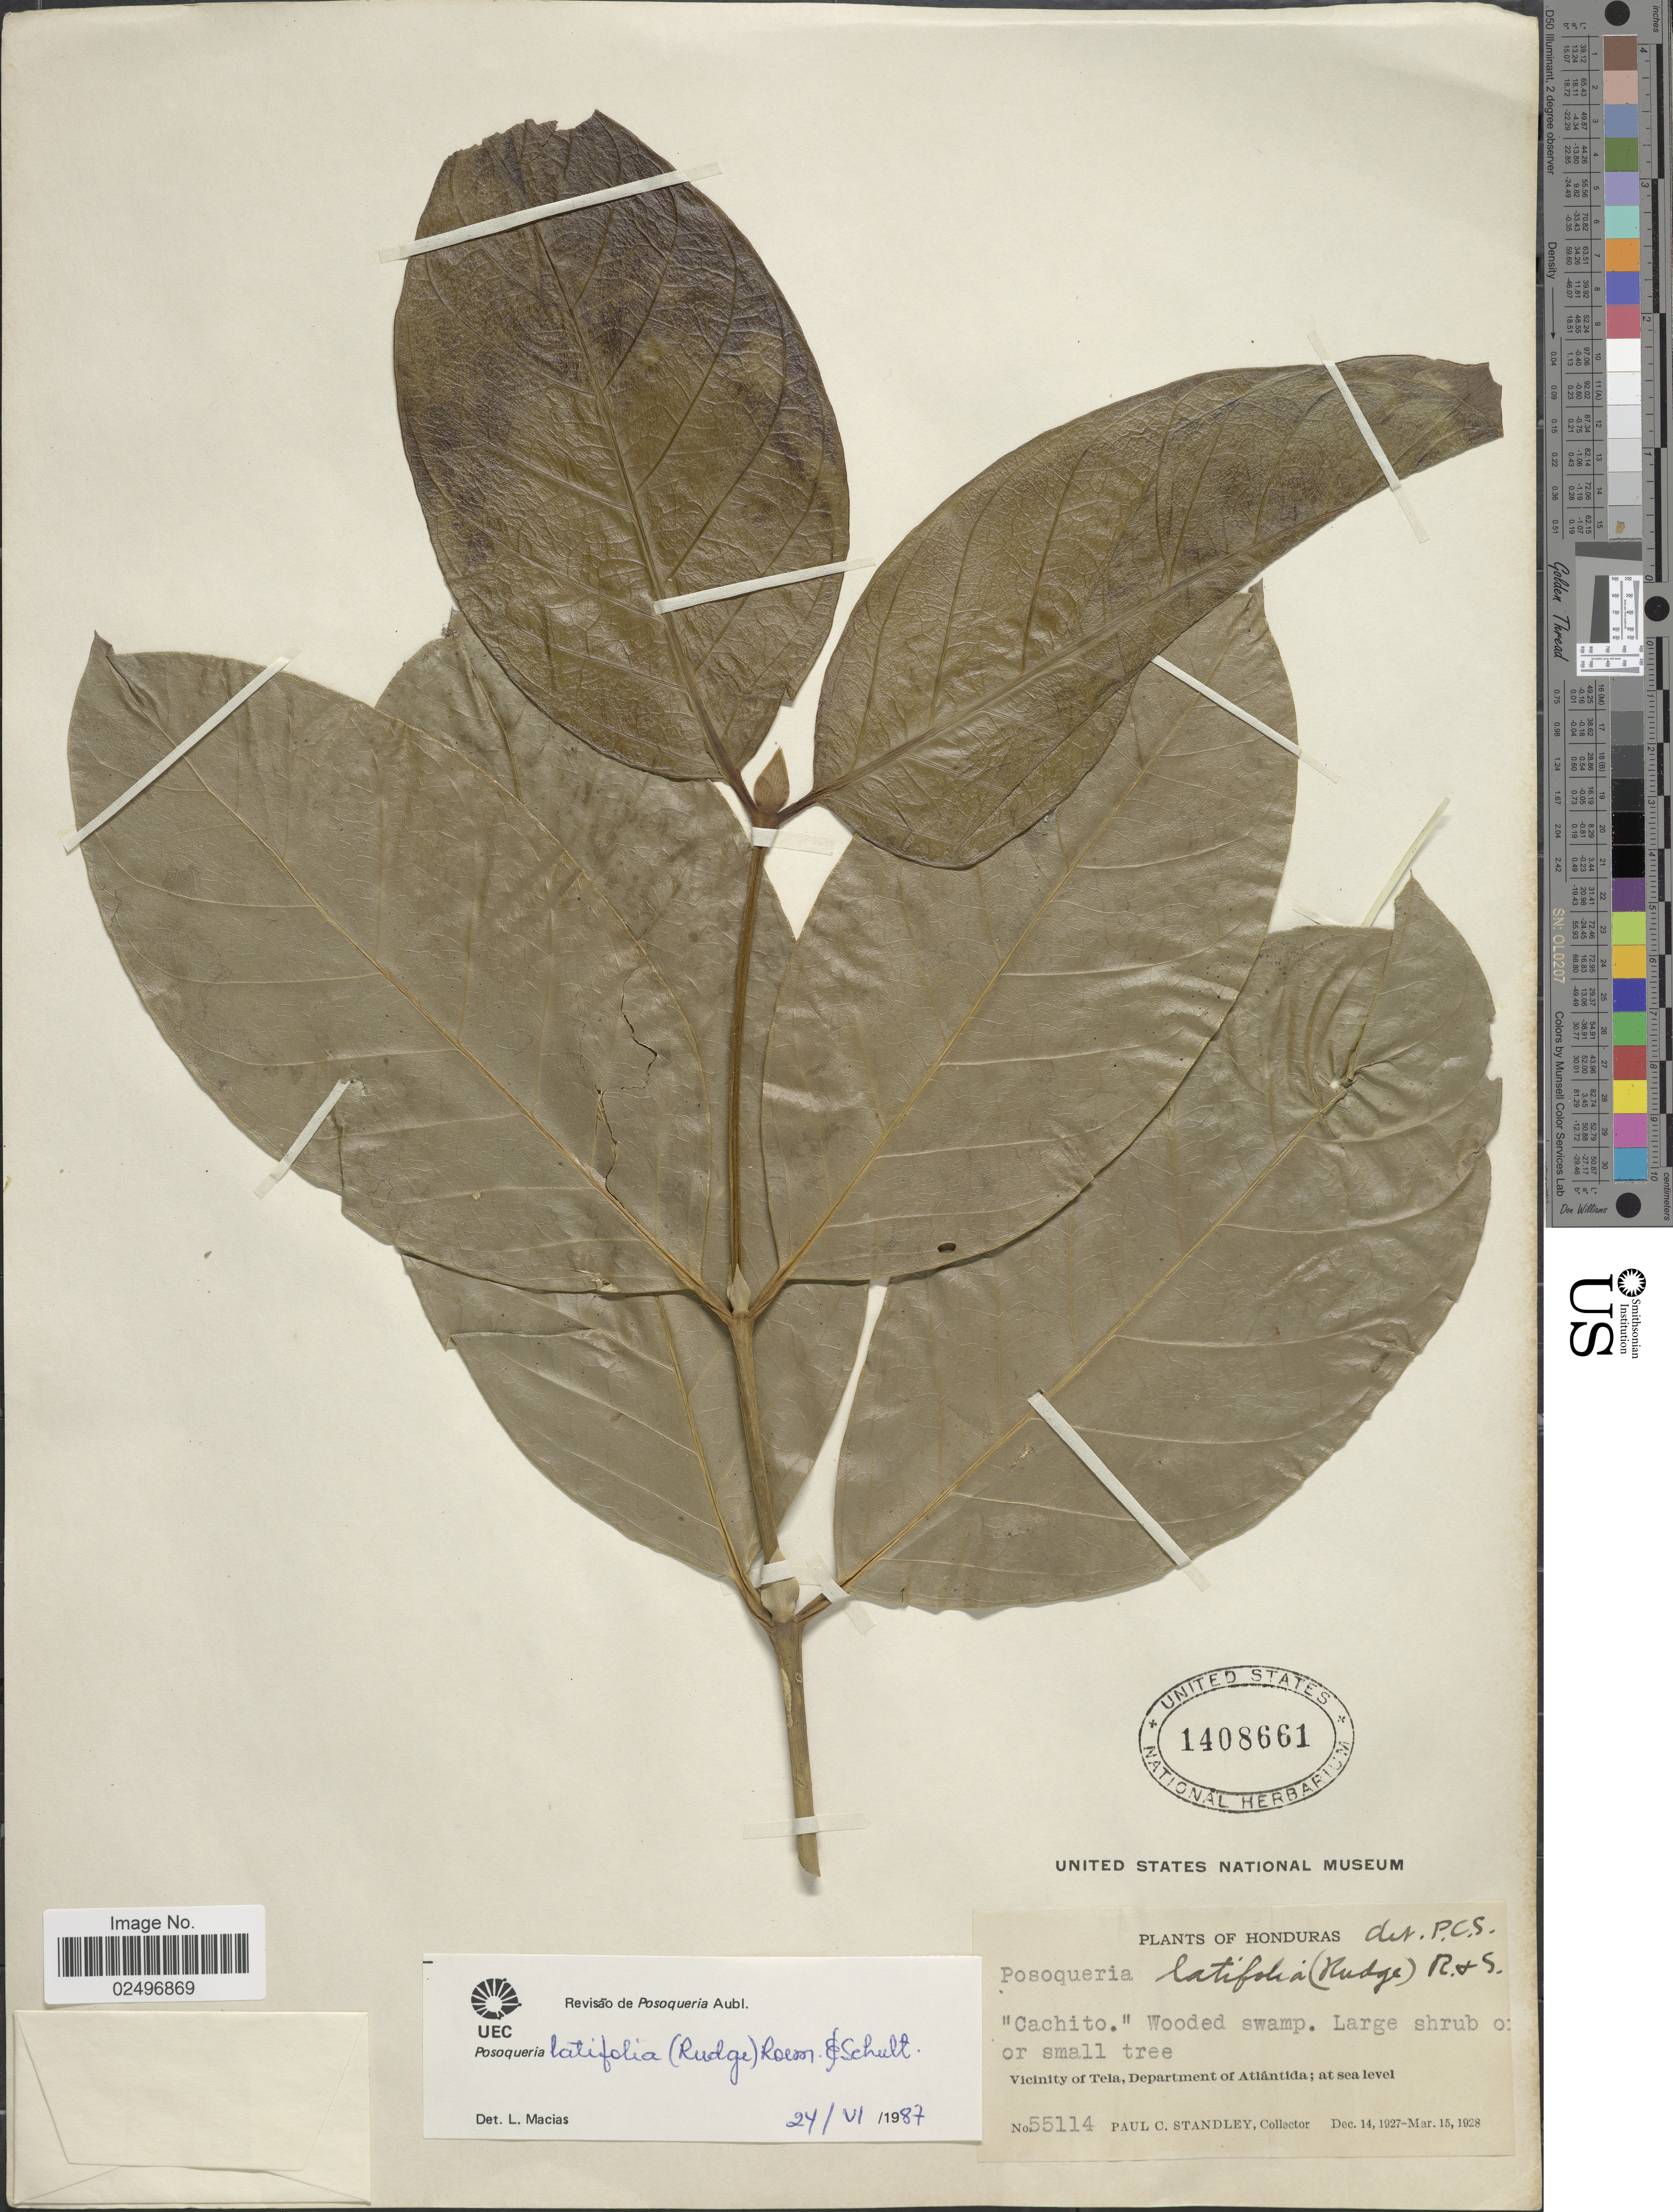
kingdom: Plantae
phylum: Tracheophyta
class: Magnoliopsida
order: Gentianales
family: Rubiaceae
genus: Posoqueria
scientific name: Posoqueria latifolia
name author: (Rudge) Roem. & Schult.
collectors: P. C. Standley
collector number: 55114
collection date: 1927-12-14/1928-03-15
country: Honduras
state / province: Atlántida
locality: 'Cachito'. Wooded swamp, Vicinity of Tela, Department of Atlántida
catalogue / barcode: US 1408661